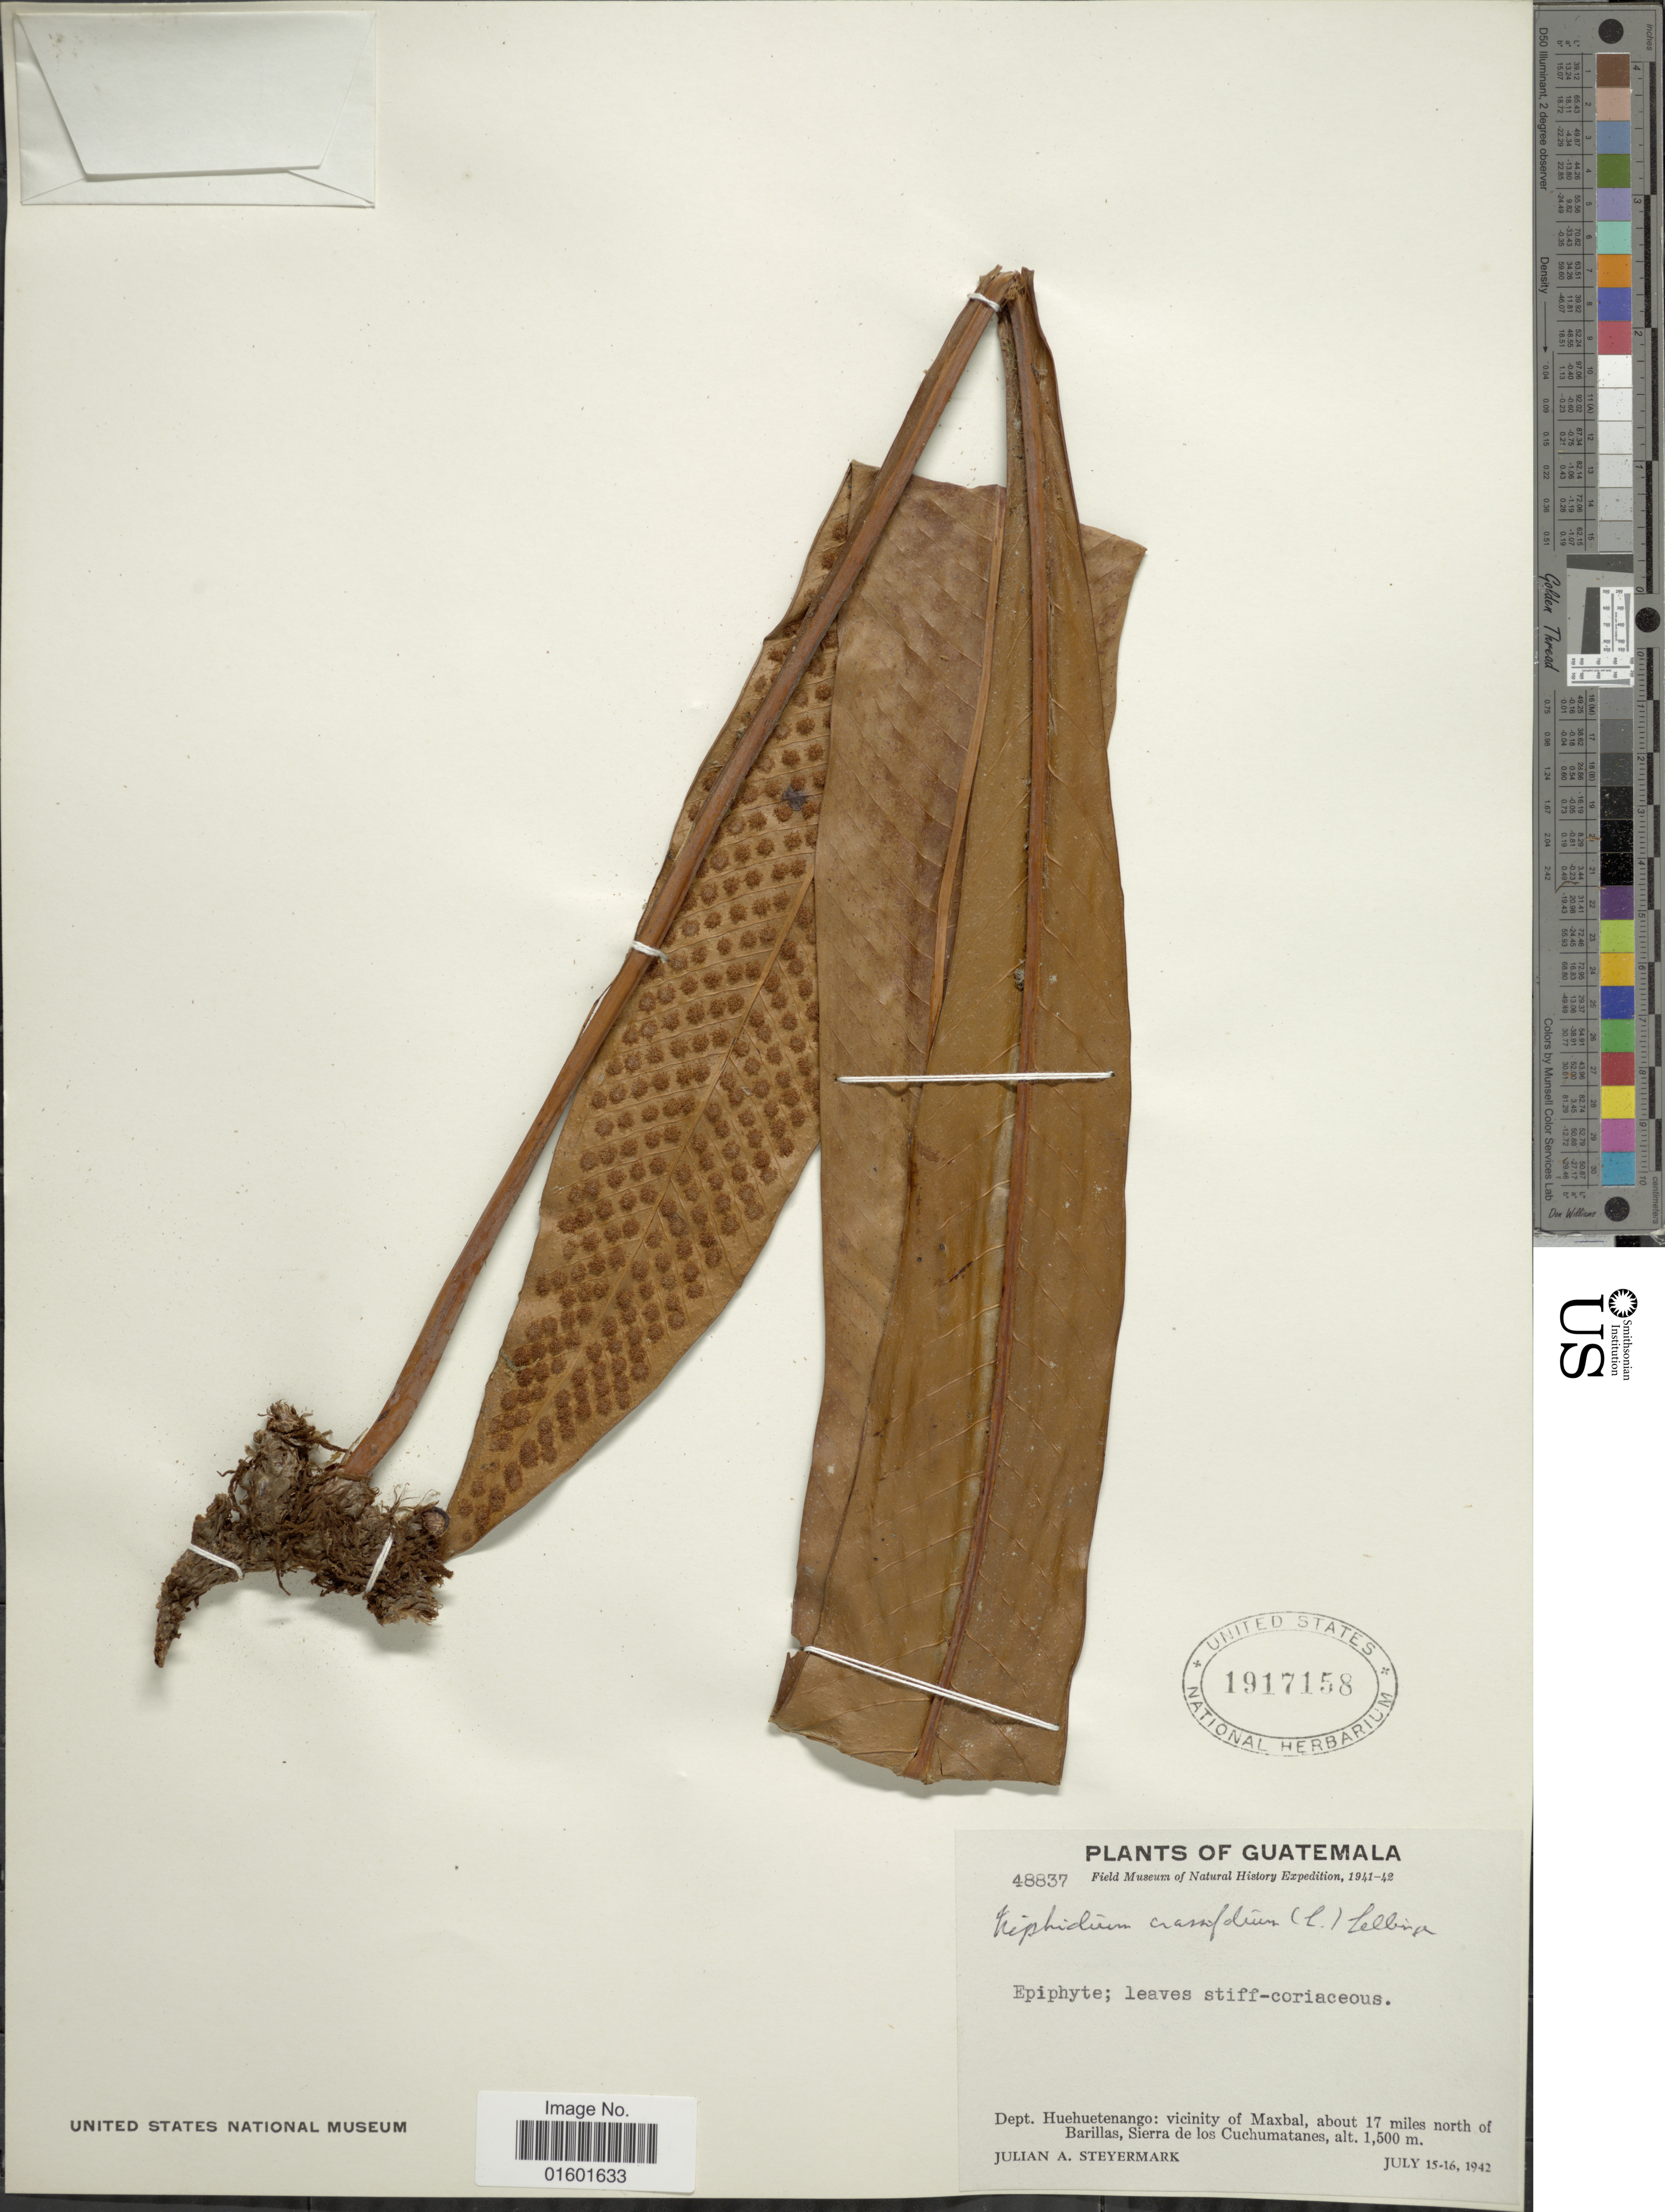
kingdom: Plantae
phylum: Tracheophyta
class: Polypodiopsida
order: Polypodiales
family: Polypodiaceae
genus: Niphidium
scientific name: Niphidium crassifolium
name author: (L.) Lellinger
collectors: J. Steyermark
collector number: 48837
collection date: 1942-07-15/1942-07-16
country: Guatemala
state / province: Huehuetenango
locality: Dept. Huehuetenago: vicinity of Maxbal, about 17 miles north of Barillas, Sierra de los Cuchumatanes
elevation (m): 1500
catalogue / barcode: US 1917158